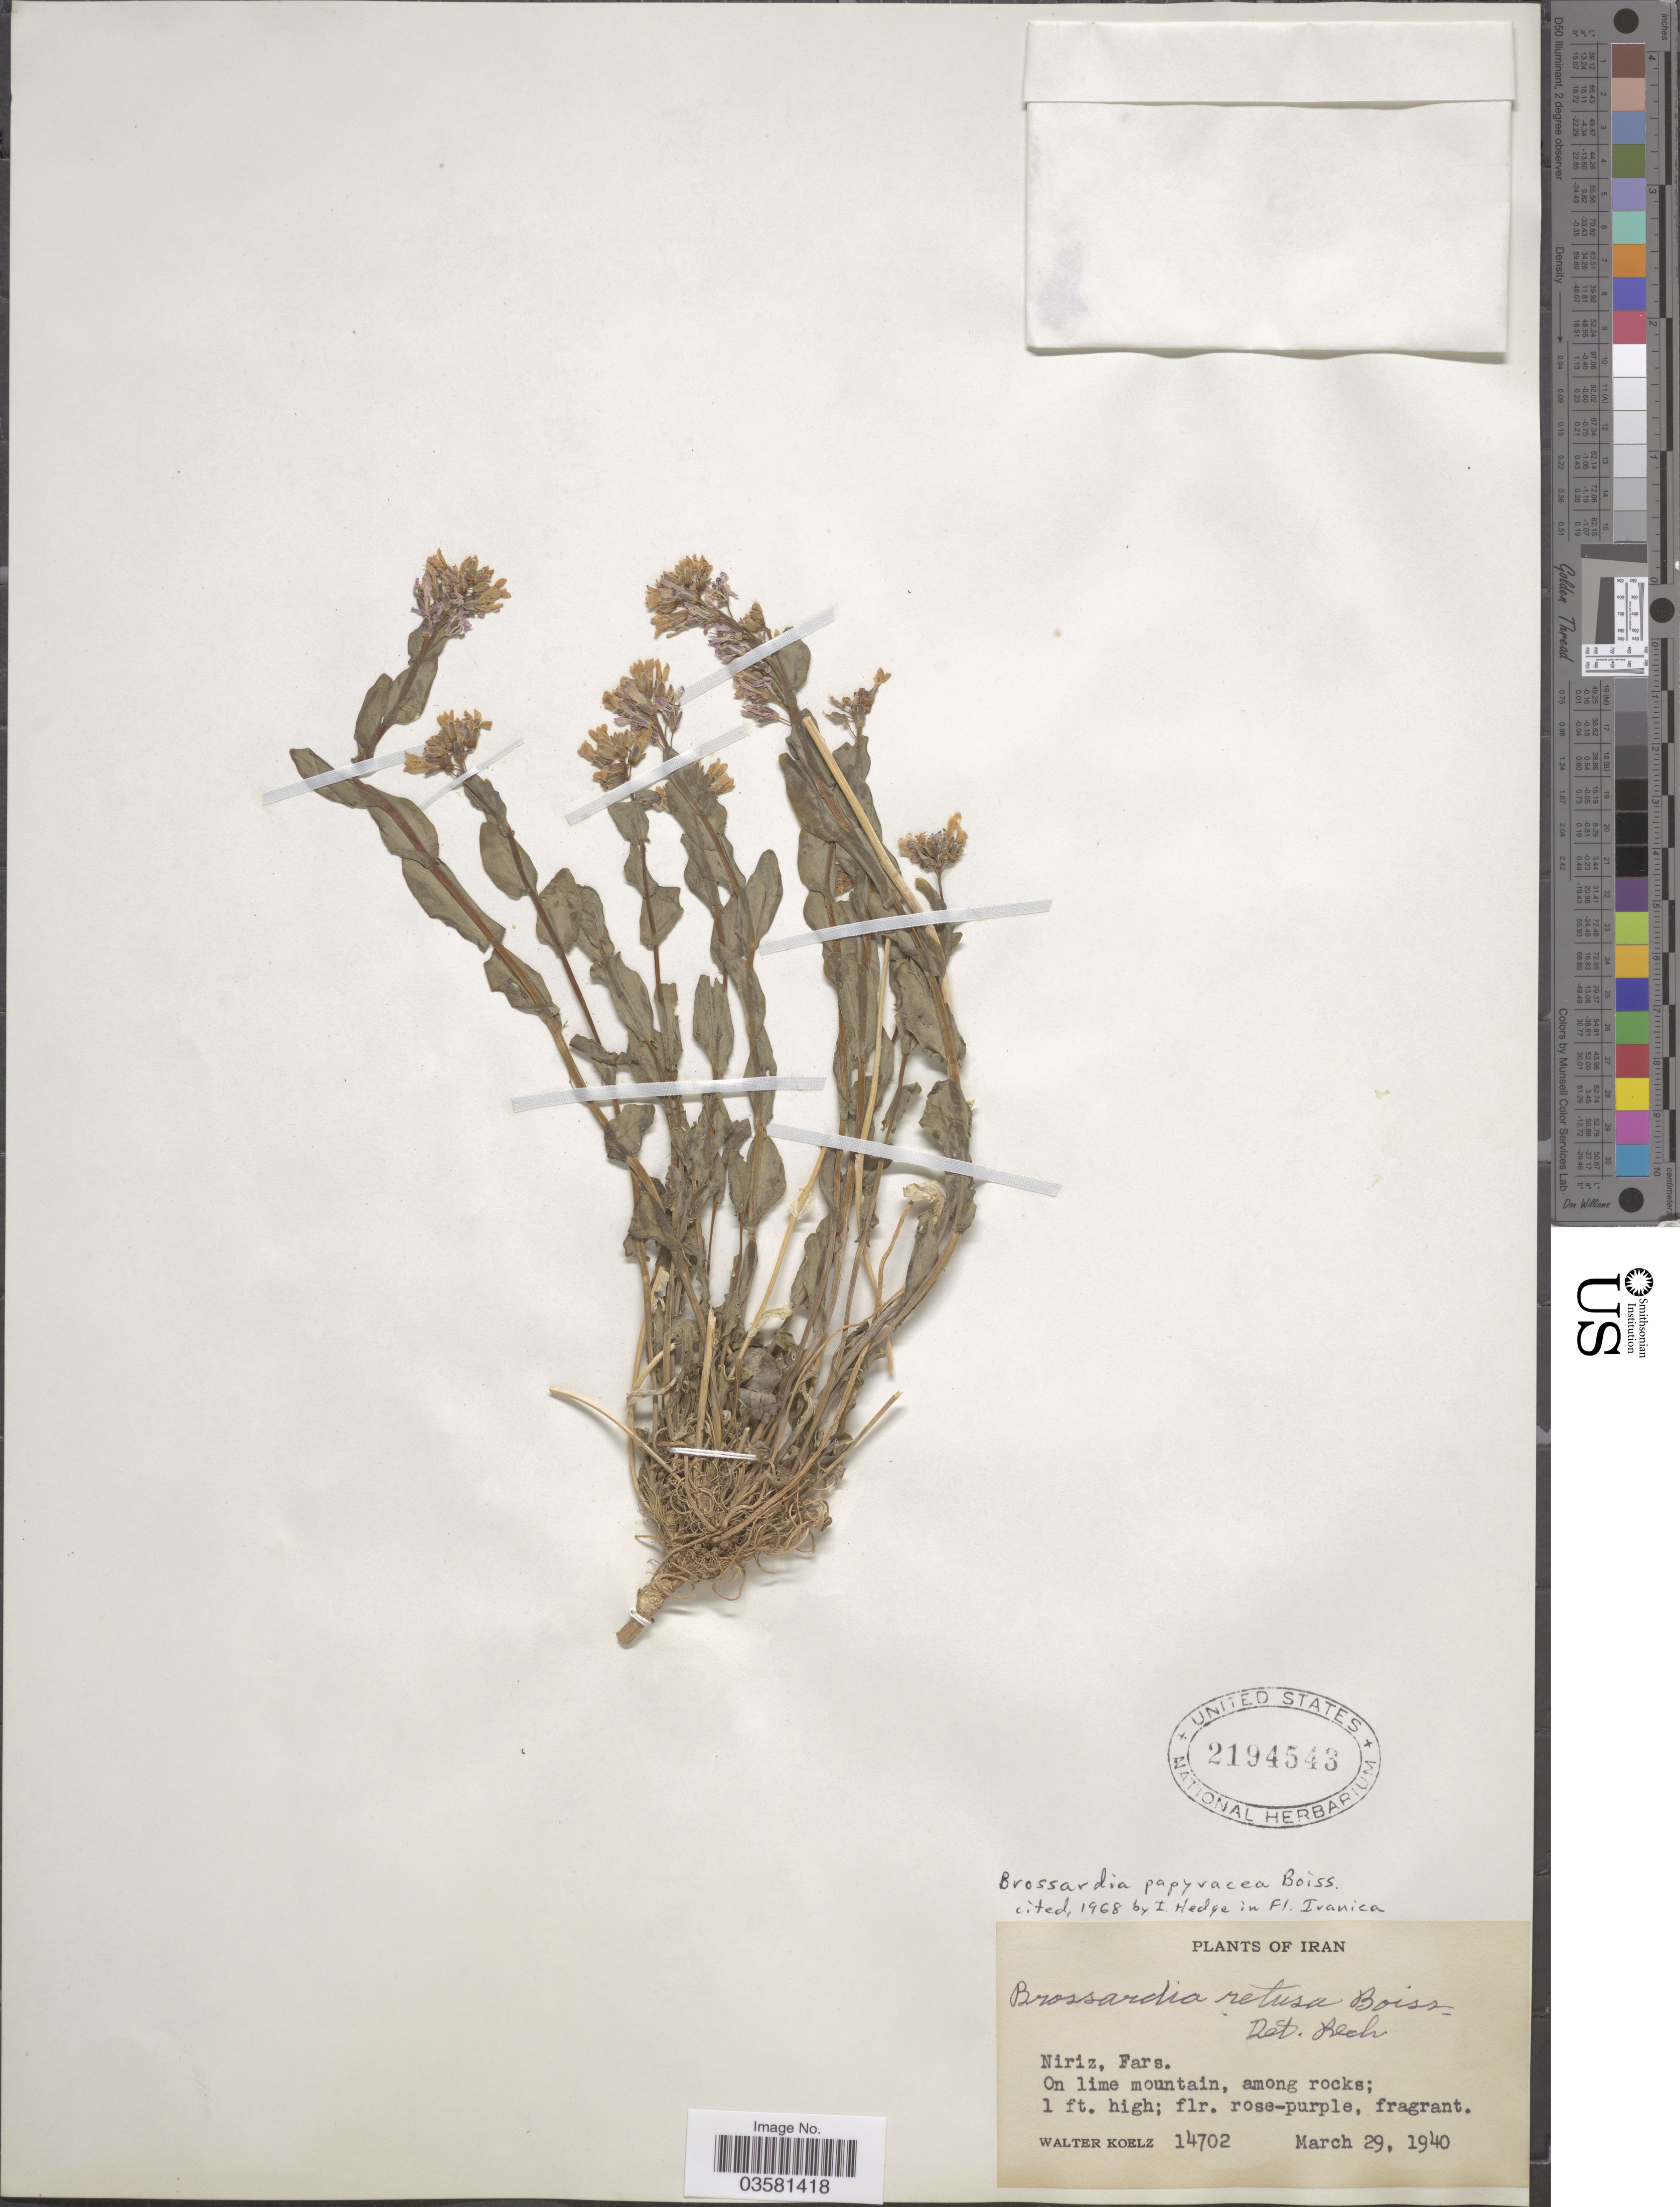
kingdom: Plantae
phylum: Tracheophyta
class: Magnoliopsida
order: Brassicales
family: Brassicaceae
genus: Brossardia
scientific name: Brossardia papyracea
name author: Boiss.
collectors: W. N. Koelz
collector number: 14702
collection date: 1940-03-29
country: Iran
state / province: Fars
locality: Niriz.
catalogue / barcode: US 2194543